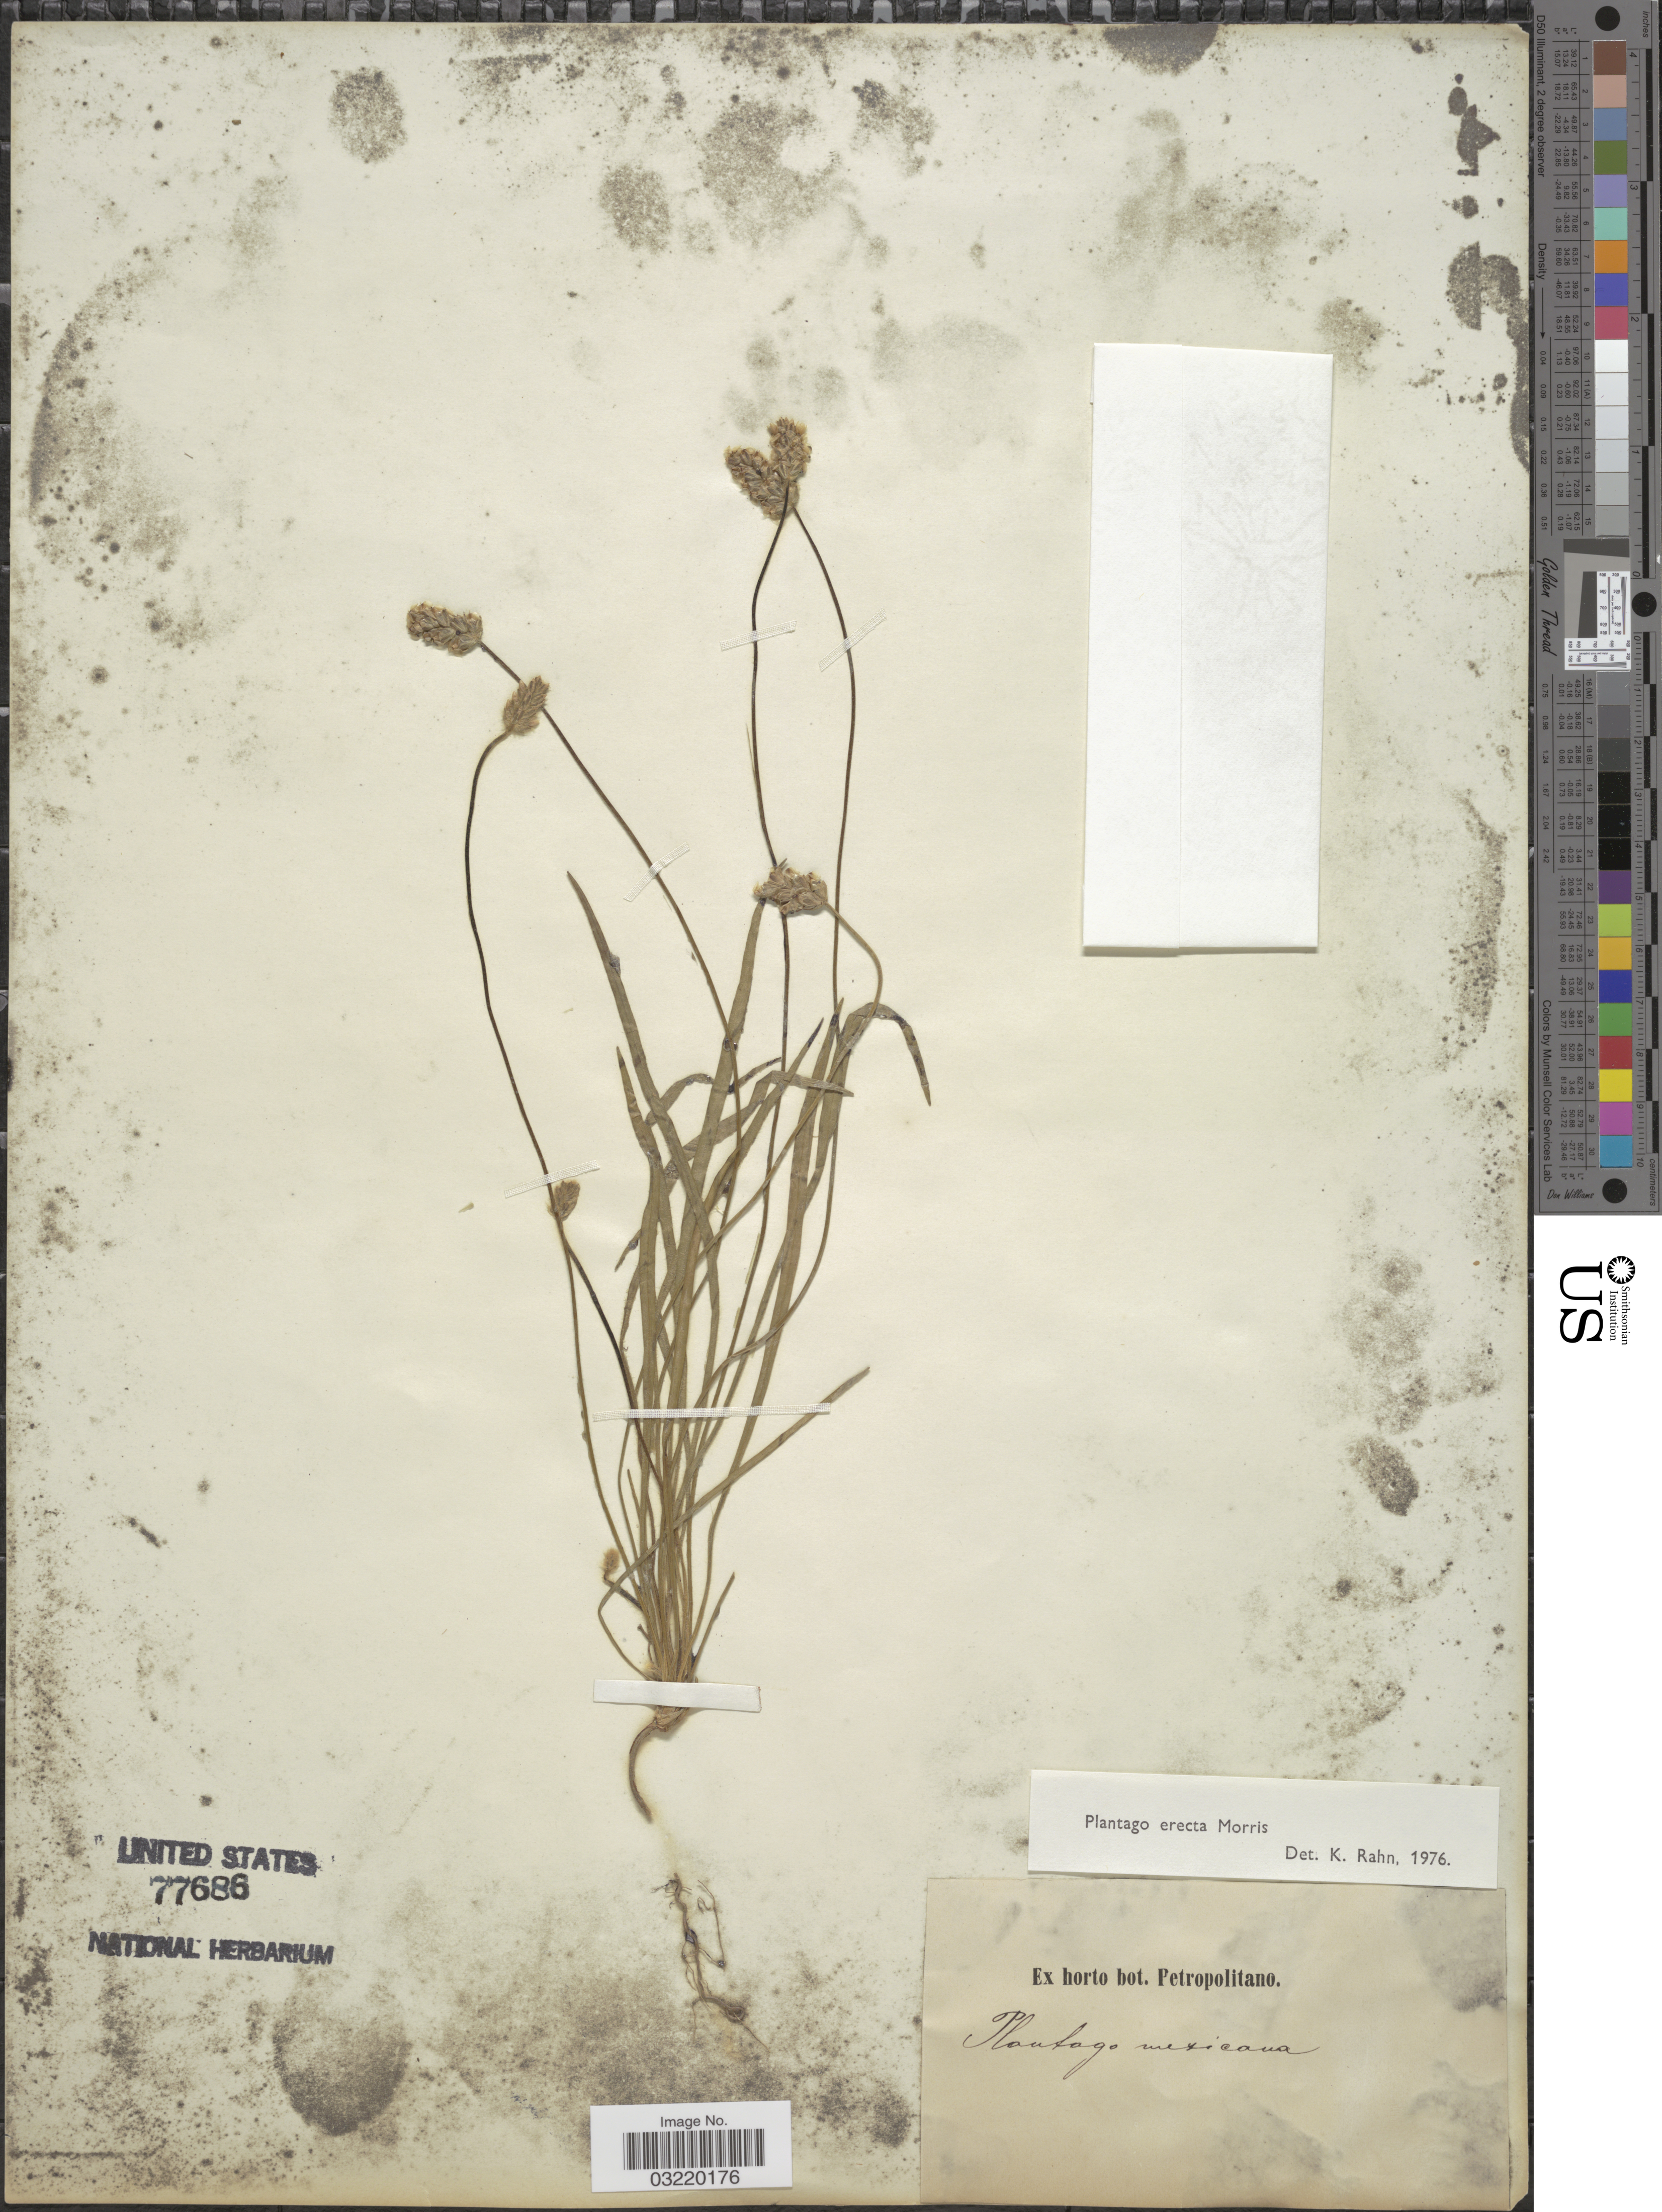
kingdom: Plantae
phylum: Tracheophyta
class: Magnoliopsida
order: Lamiales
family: Plantaginaceae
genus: Plantago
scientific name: Plantago erecta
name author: Morris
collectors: ex Horto Bot. Petropolitano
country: Mexico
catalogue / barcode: US 77686